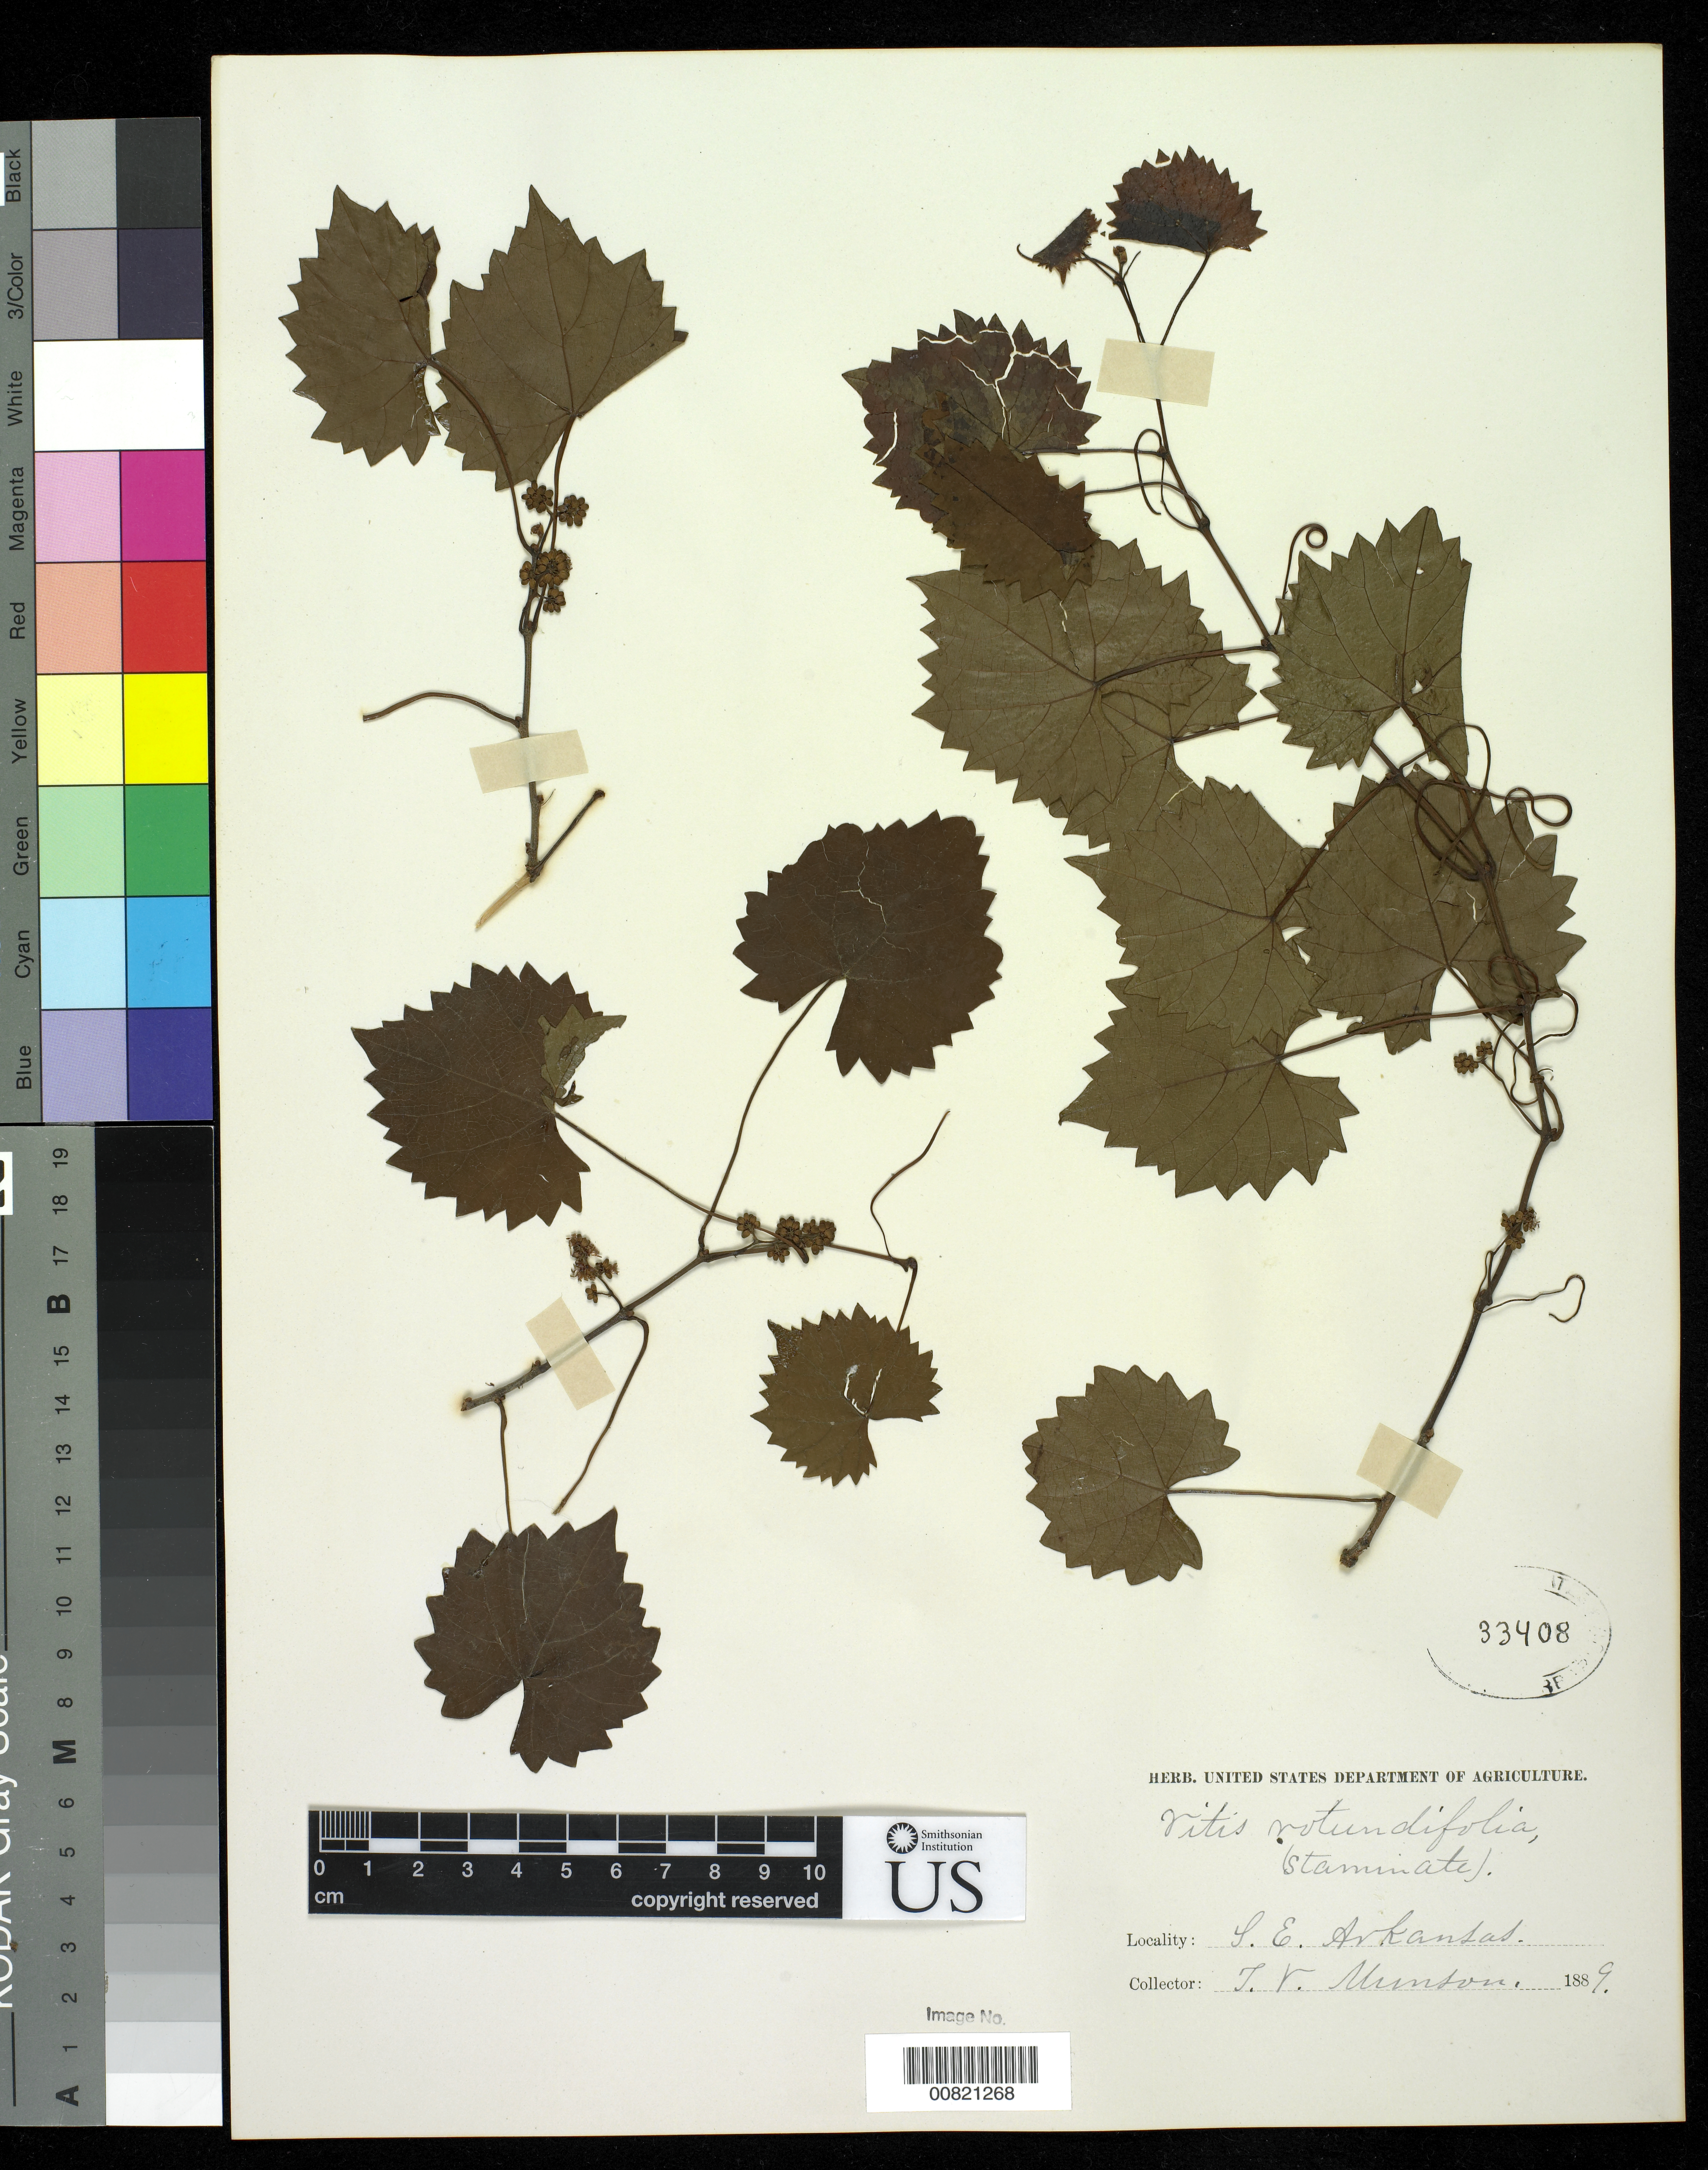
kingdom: Plantae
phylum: Tracheophyta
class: Magnoliopsida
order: Vitales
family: Vitaceae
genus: Vitis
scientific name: Vitis rotundifolia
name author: Michx.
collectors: T. V. Munson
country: United States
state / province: Arkansas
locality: SE Arkansas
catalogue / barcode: US 33408